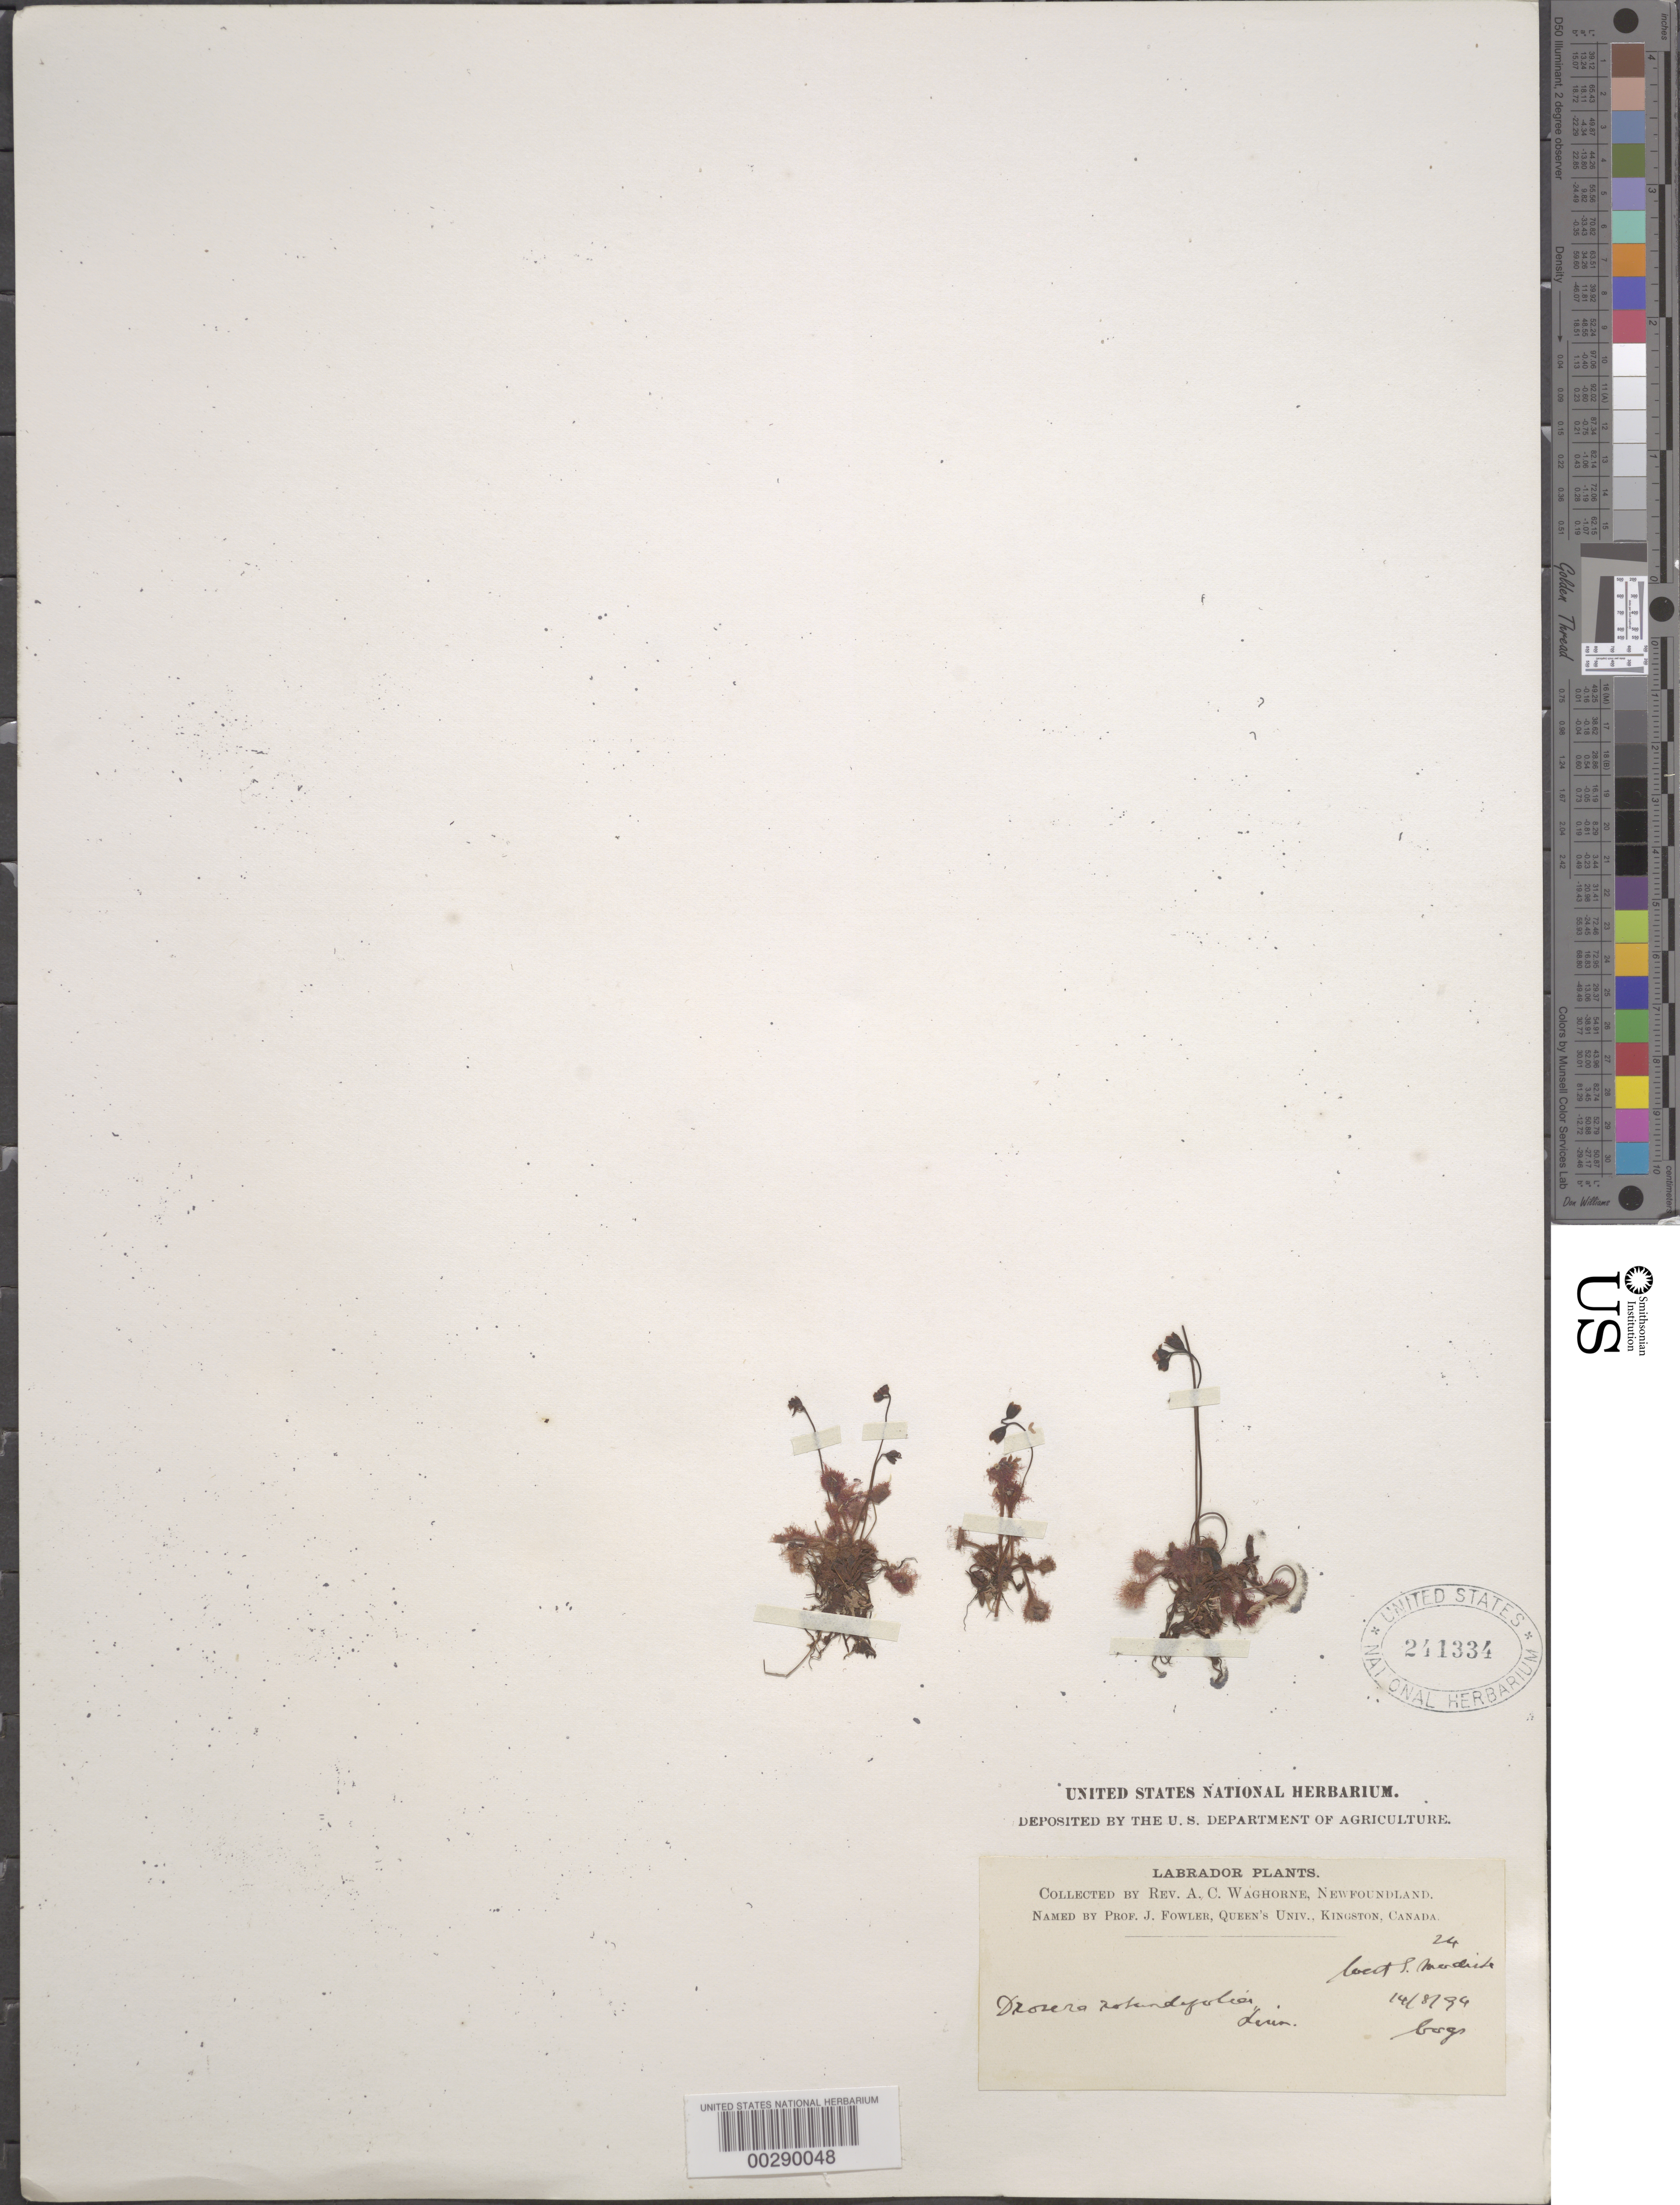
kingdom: Plantae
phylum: Tracheophyta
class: Magnoliopsida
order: Caryophyllales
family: Droseraceae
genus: Drosera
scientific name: Drosera rotundifolia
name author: L.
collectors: A. Waghorne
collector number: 24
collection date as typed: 14 Aug 1896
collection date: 1896-08-14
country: Canada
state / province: Newfoundland and Labrador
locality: Labrador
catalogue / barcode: US 241334